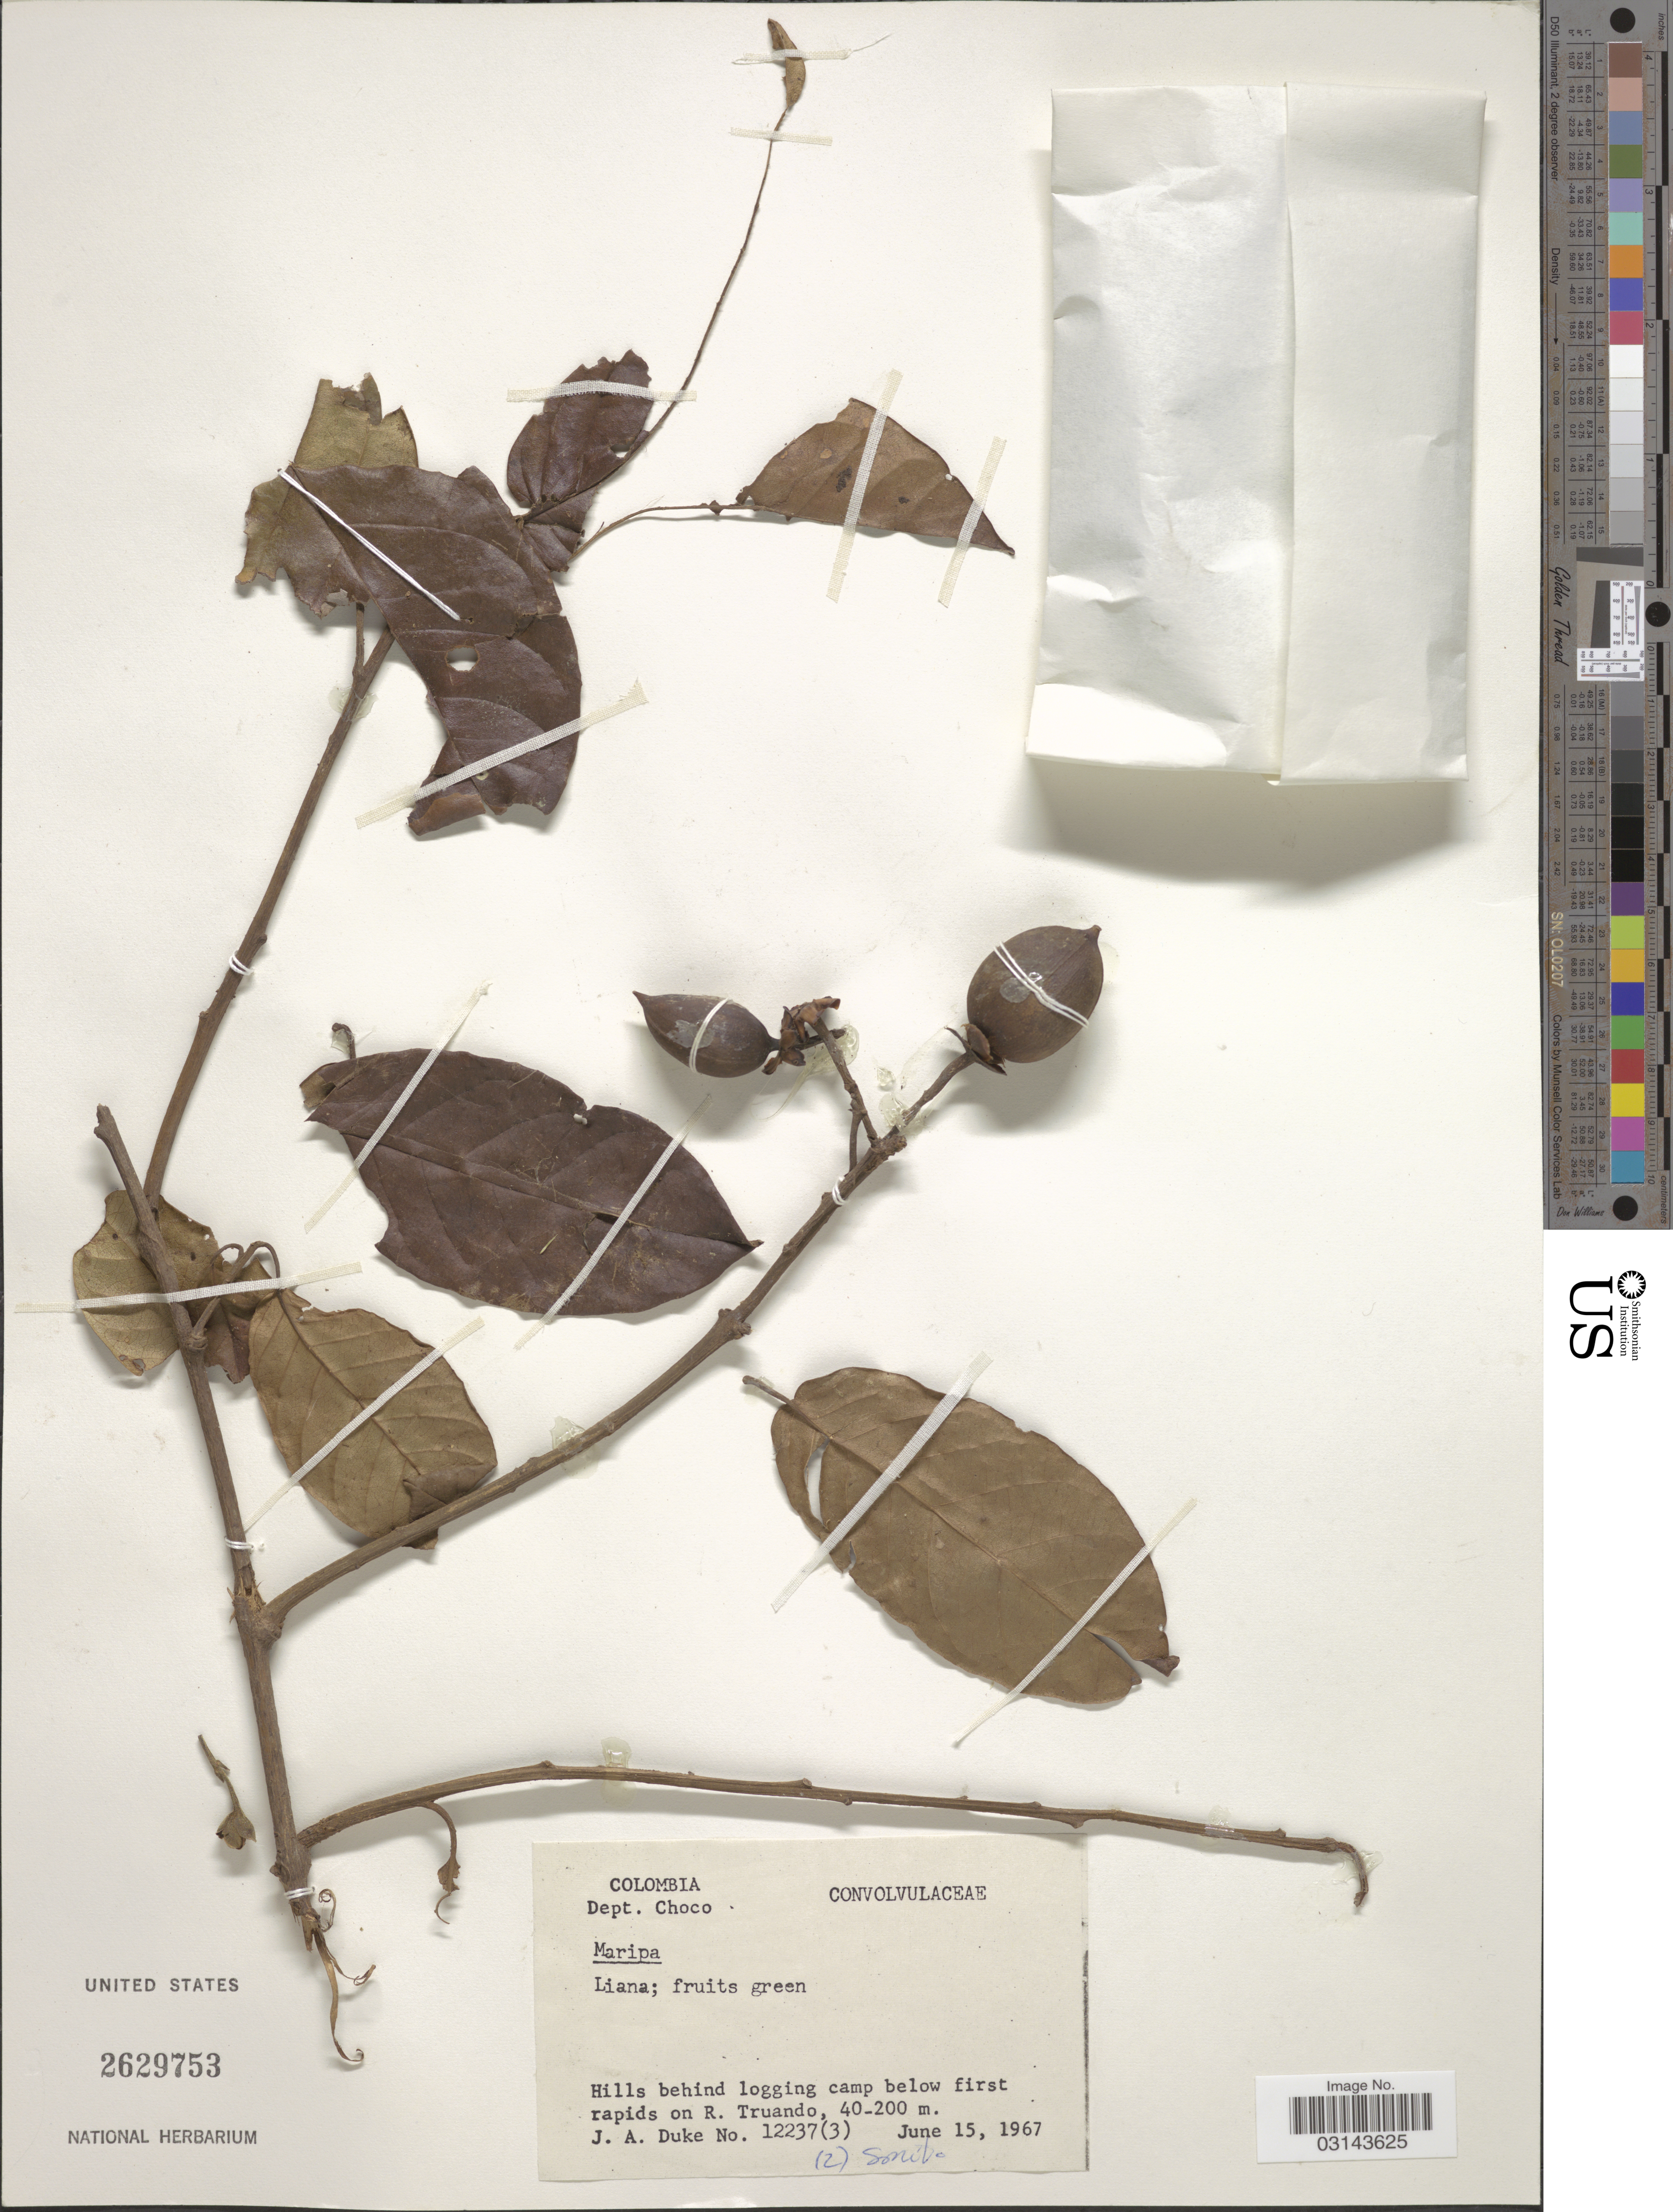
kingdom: Plantae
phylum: Tracheophyta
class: Magnoliopsida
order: Solanales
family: Convolvulaceae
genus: Maripa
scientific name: Maripa sp.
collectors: J. A. Duke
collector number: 12237(3)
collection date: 1967-06-15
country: Colombia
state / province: Chocó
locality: Dept. Choco. Hills behind logging camp below first rapids on R. Truando.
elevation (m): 40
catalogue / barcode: US 2629753